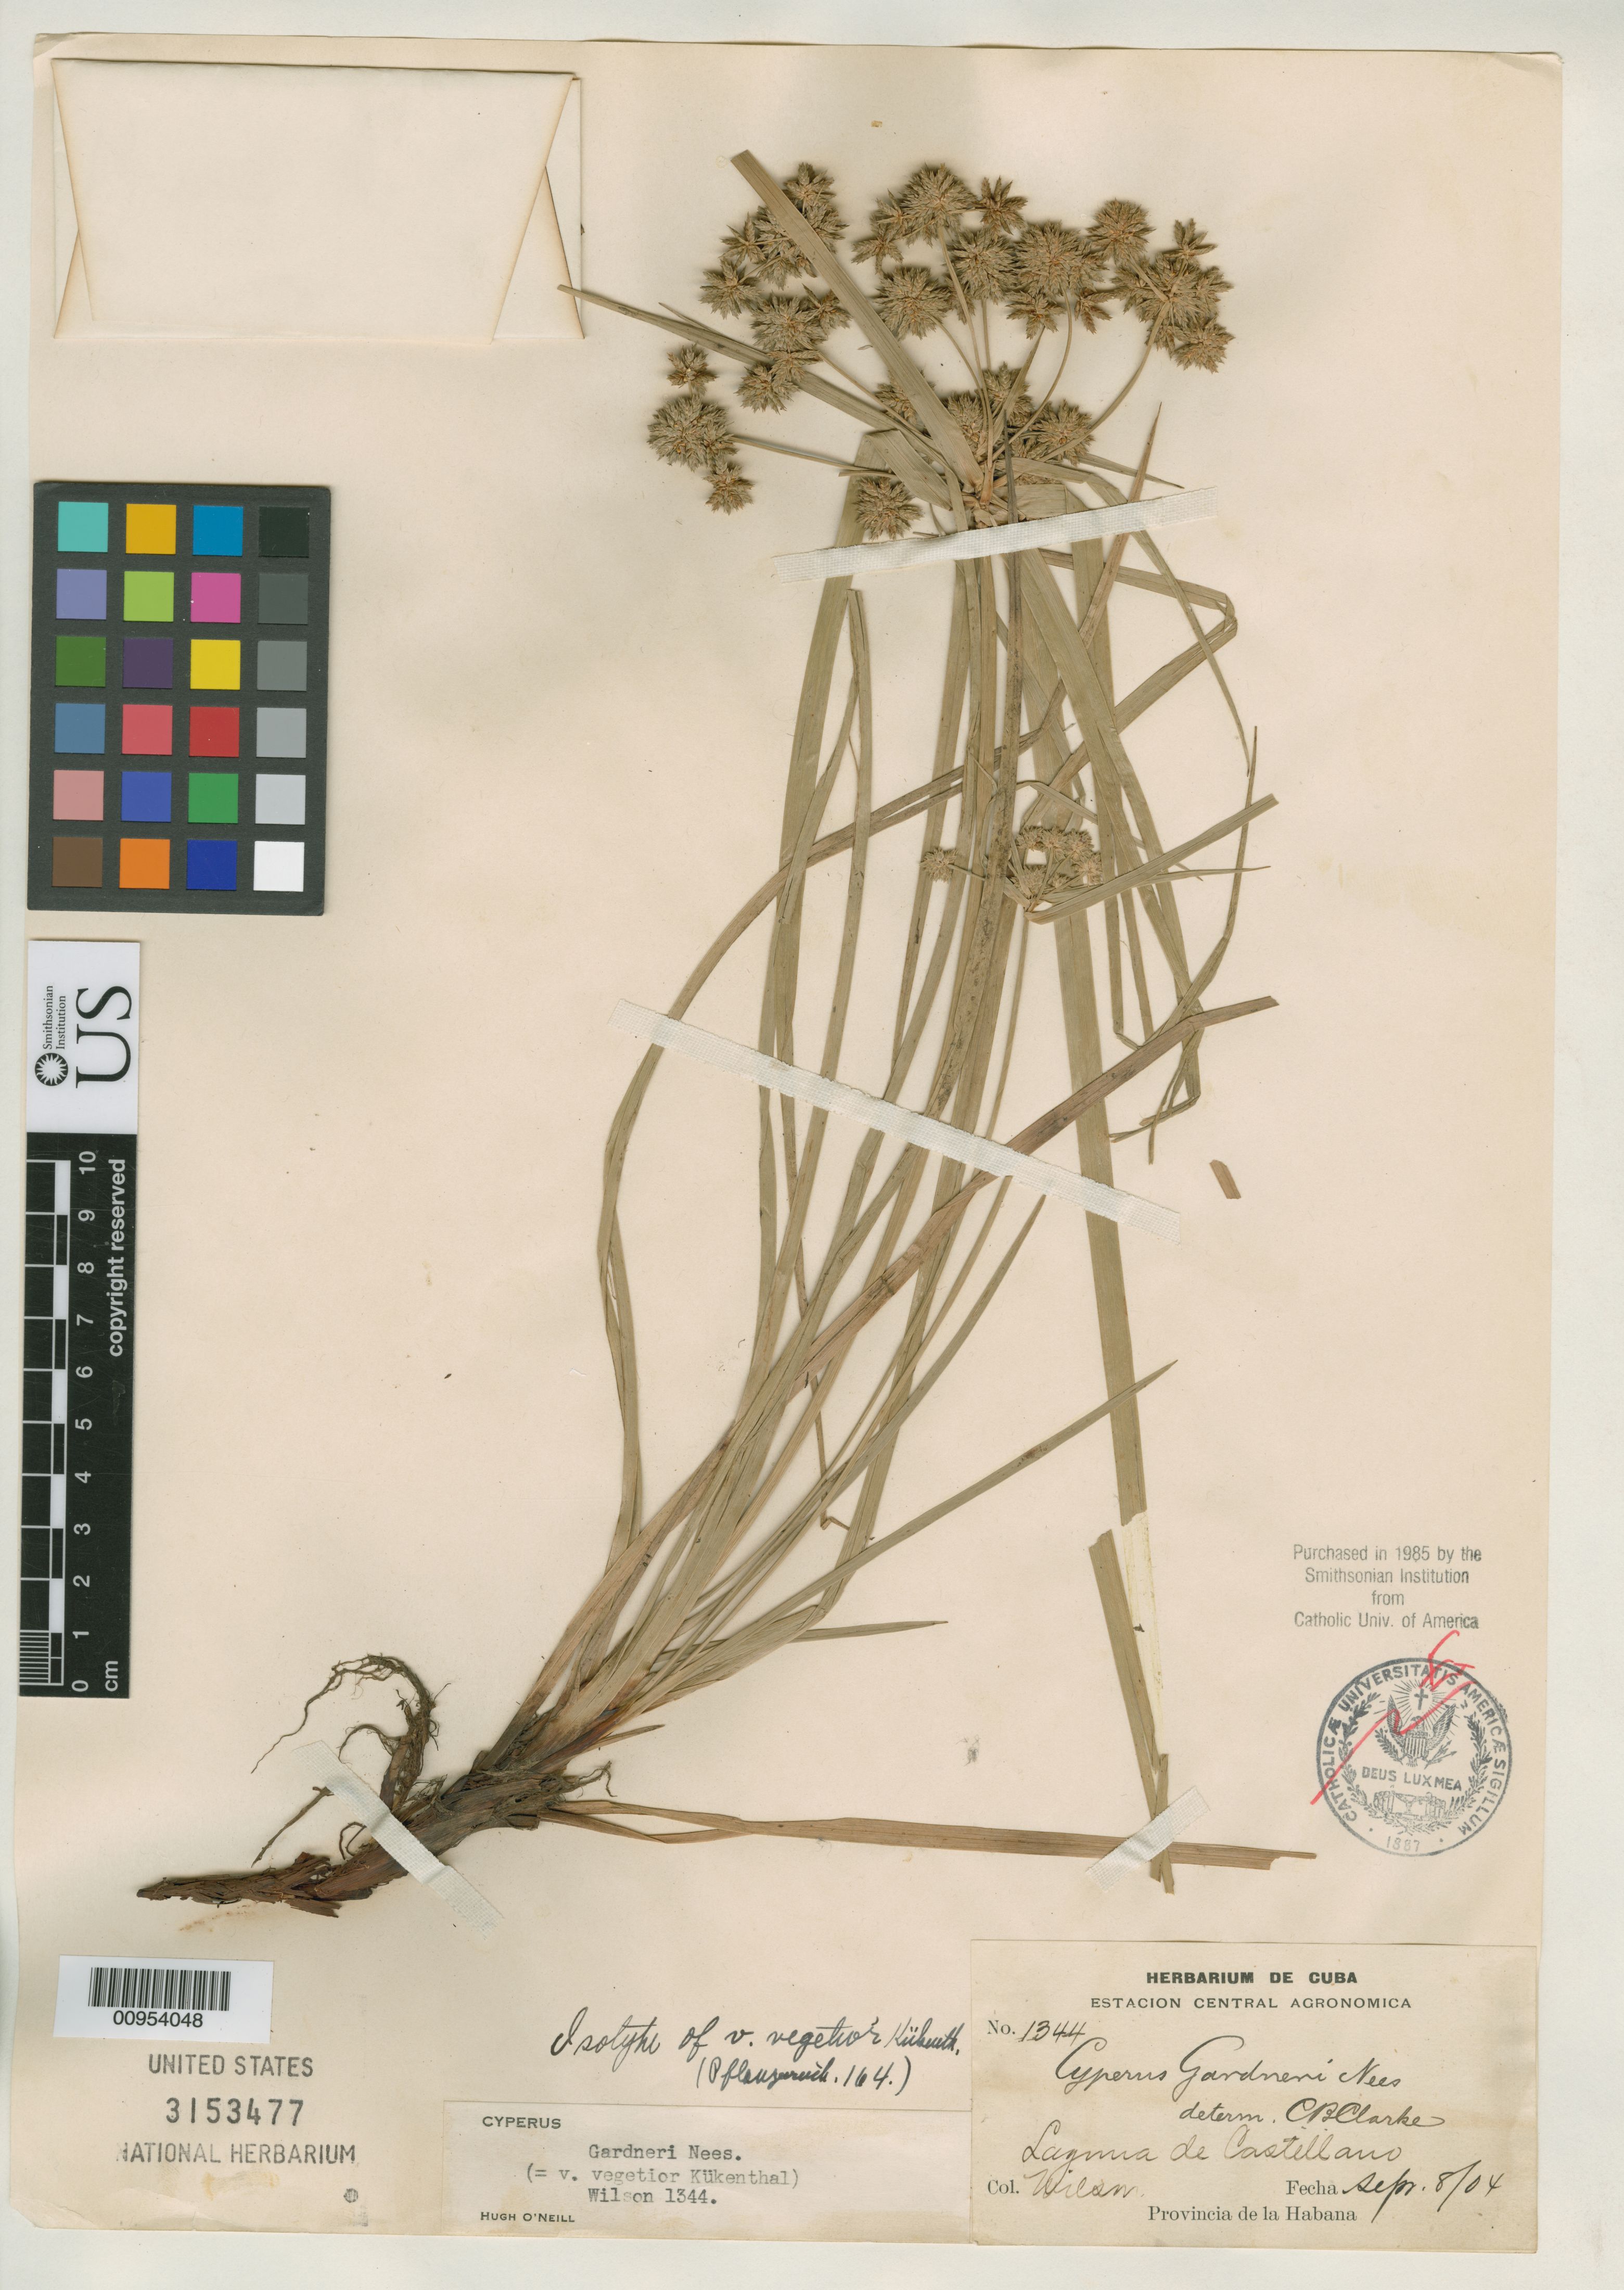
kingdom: Plantae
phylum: Tracheophyta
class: Liliopsida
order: Poales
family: Cyperaceae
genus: Cyperus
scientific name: Cyperus gardneri var. vegetior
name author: Kük. in Engl.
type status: Isotype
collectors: P. Wilson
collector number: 1344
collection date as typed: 08 Sep 1904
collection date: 1904-09-08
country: Cuba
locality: Laguna de Castellano, provincia de la Habana.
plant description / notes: Purchased in 1985 by the Smithsonian Institution from Catholic Univ. of America.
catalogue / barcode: US 3153477